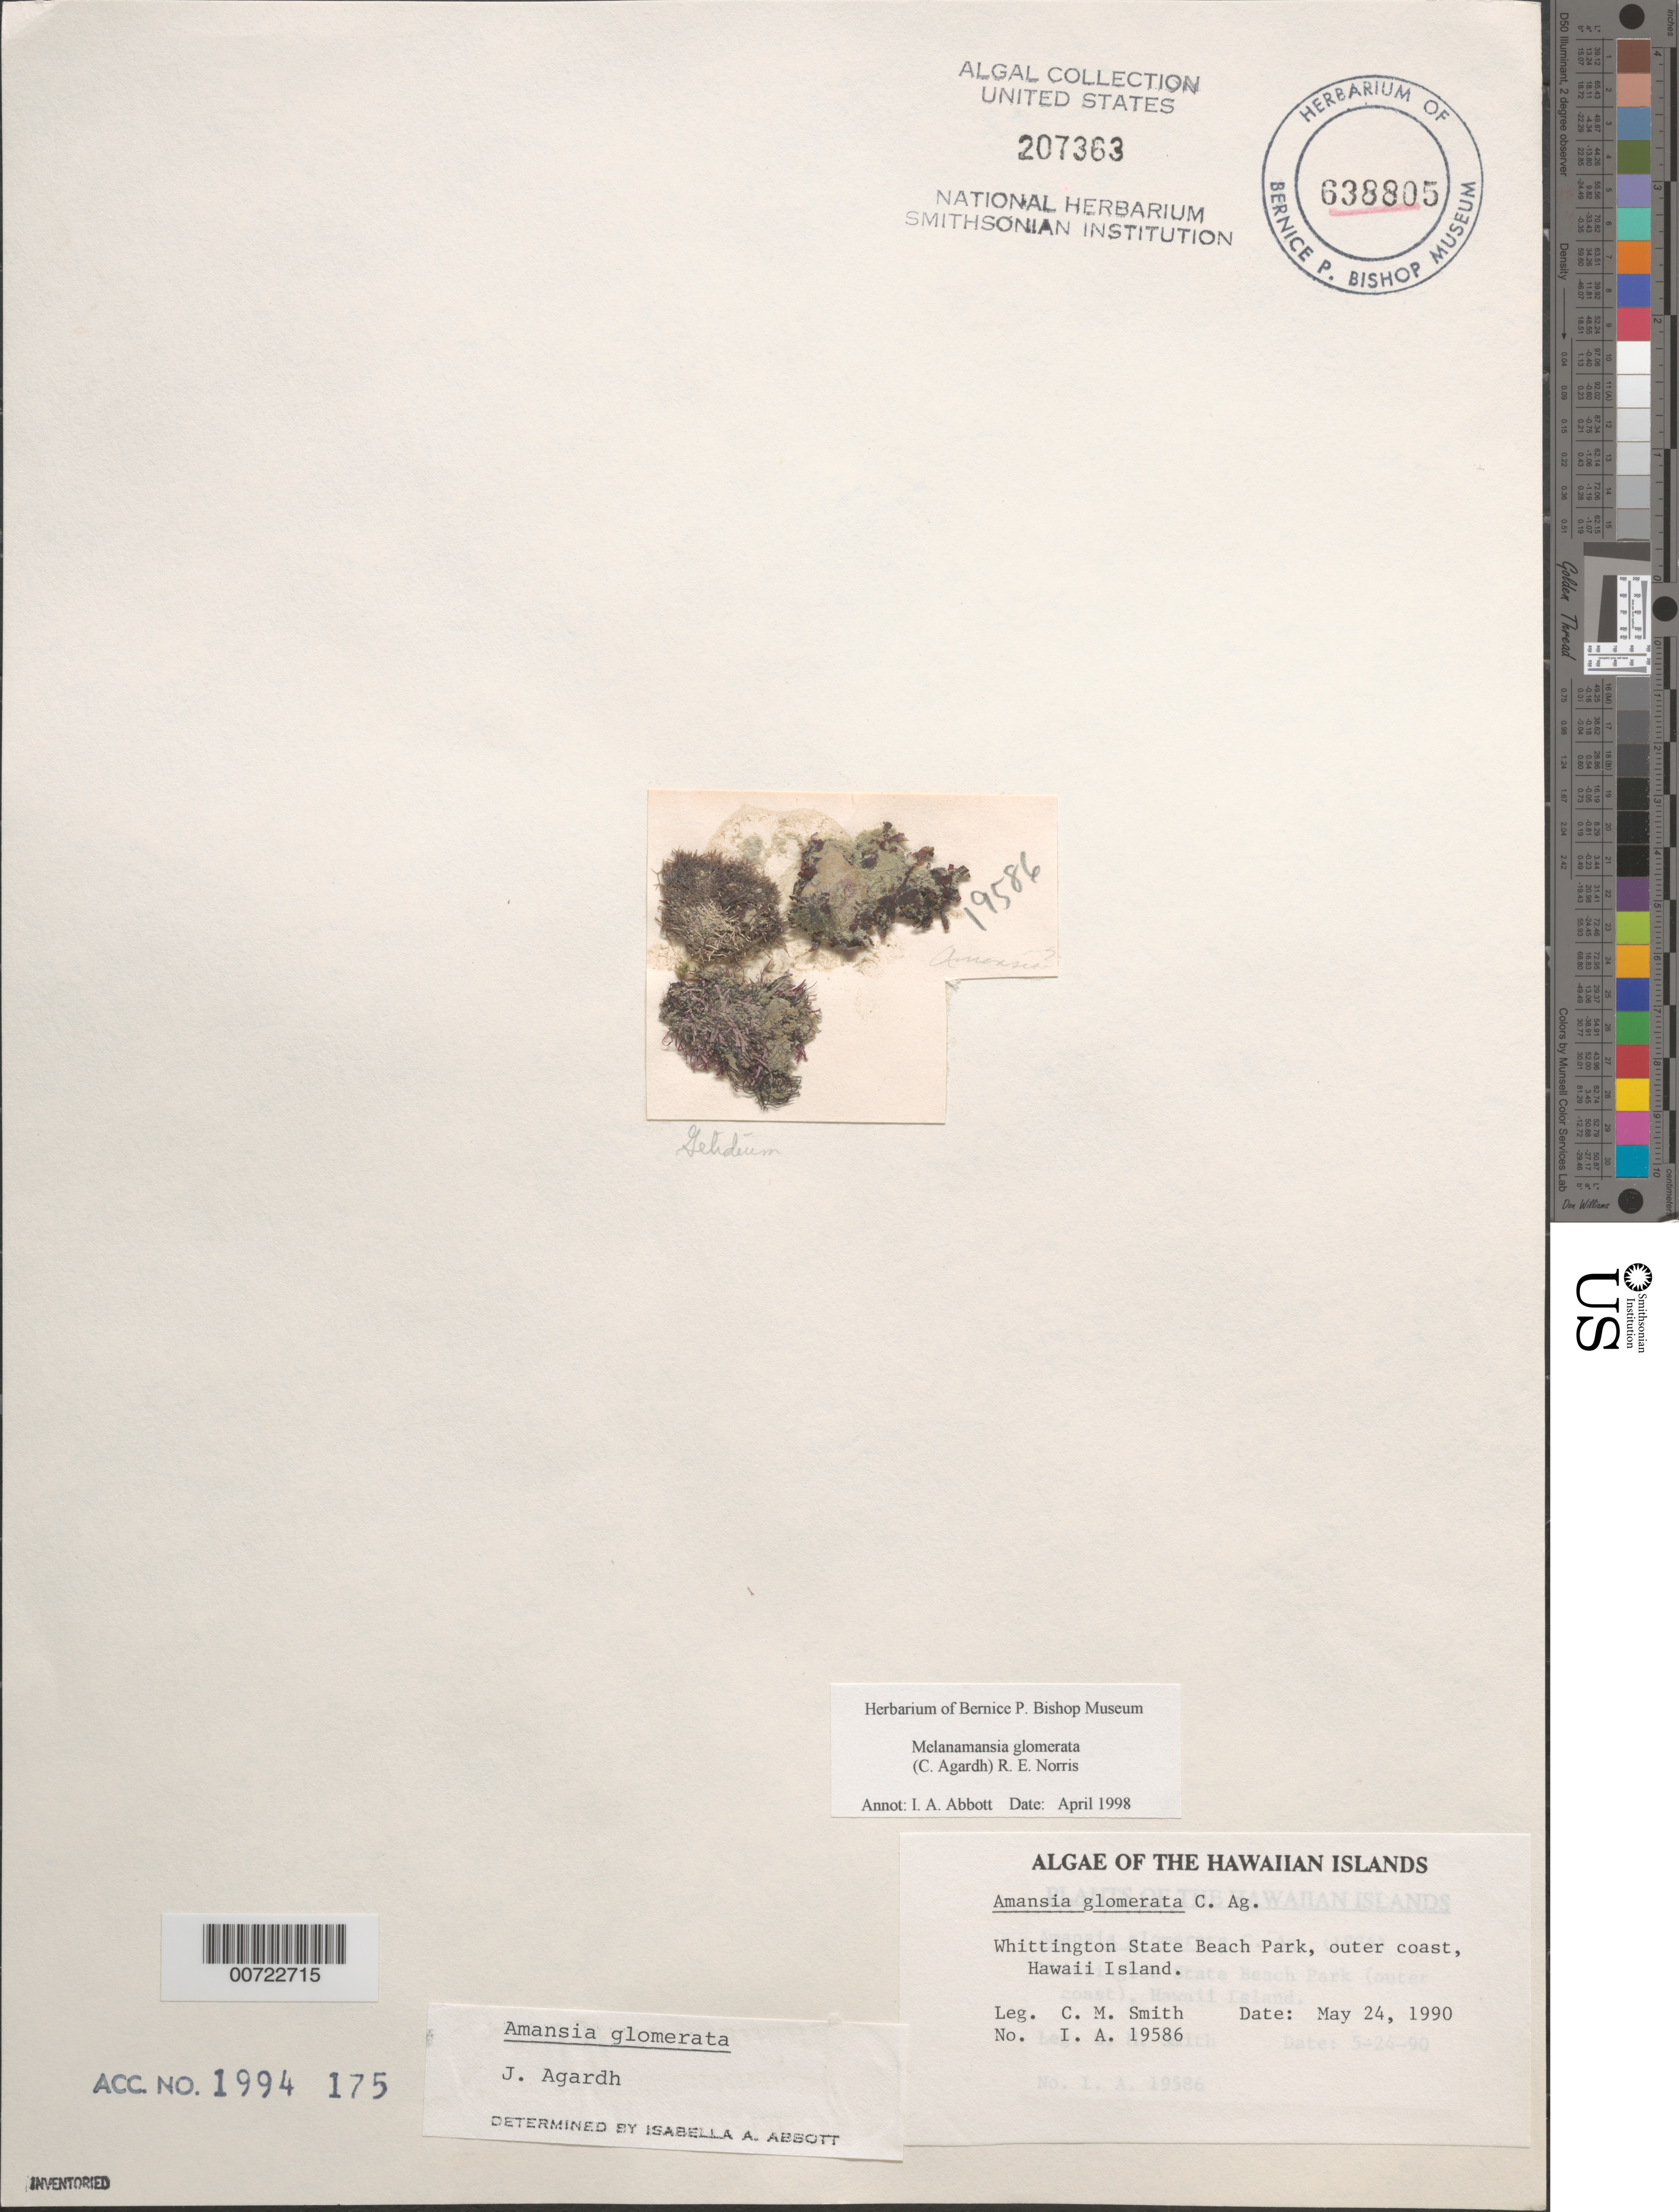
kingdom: Plantae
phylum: Rhodophyta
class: Florideophyceae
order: Ceramiales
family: Rhodomelaceae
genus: Amansia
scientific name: Amansia glomerata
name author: C. Agardh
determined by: Algae name updating Project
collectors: C. M. Smith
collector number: IAA 19586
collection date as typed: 24 May 1990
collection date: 1990-05-24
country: United States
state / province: Hawaii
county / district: Hawaii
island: Hawaii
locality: Whittington Beach Park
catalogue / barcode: US 207363